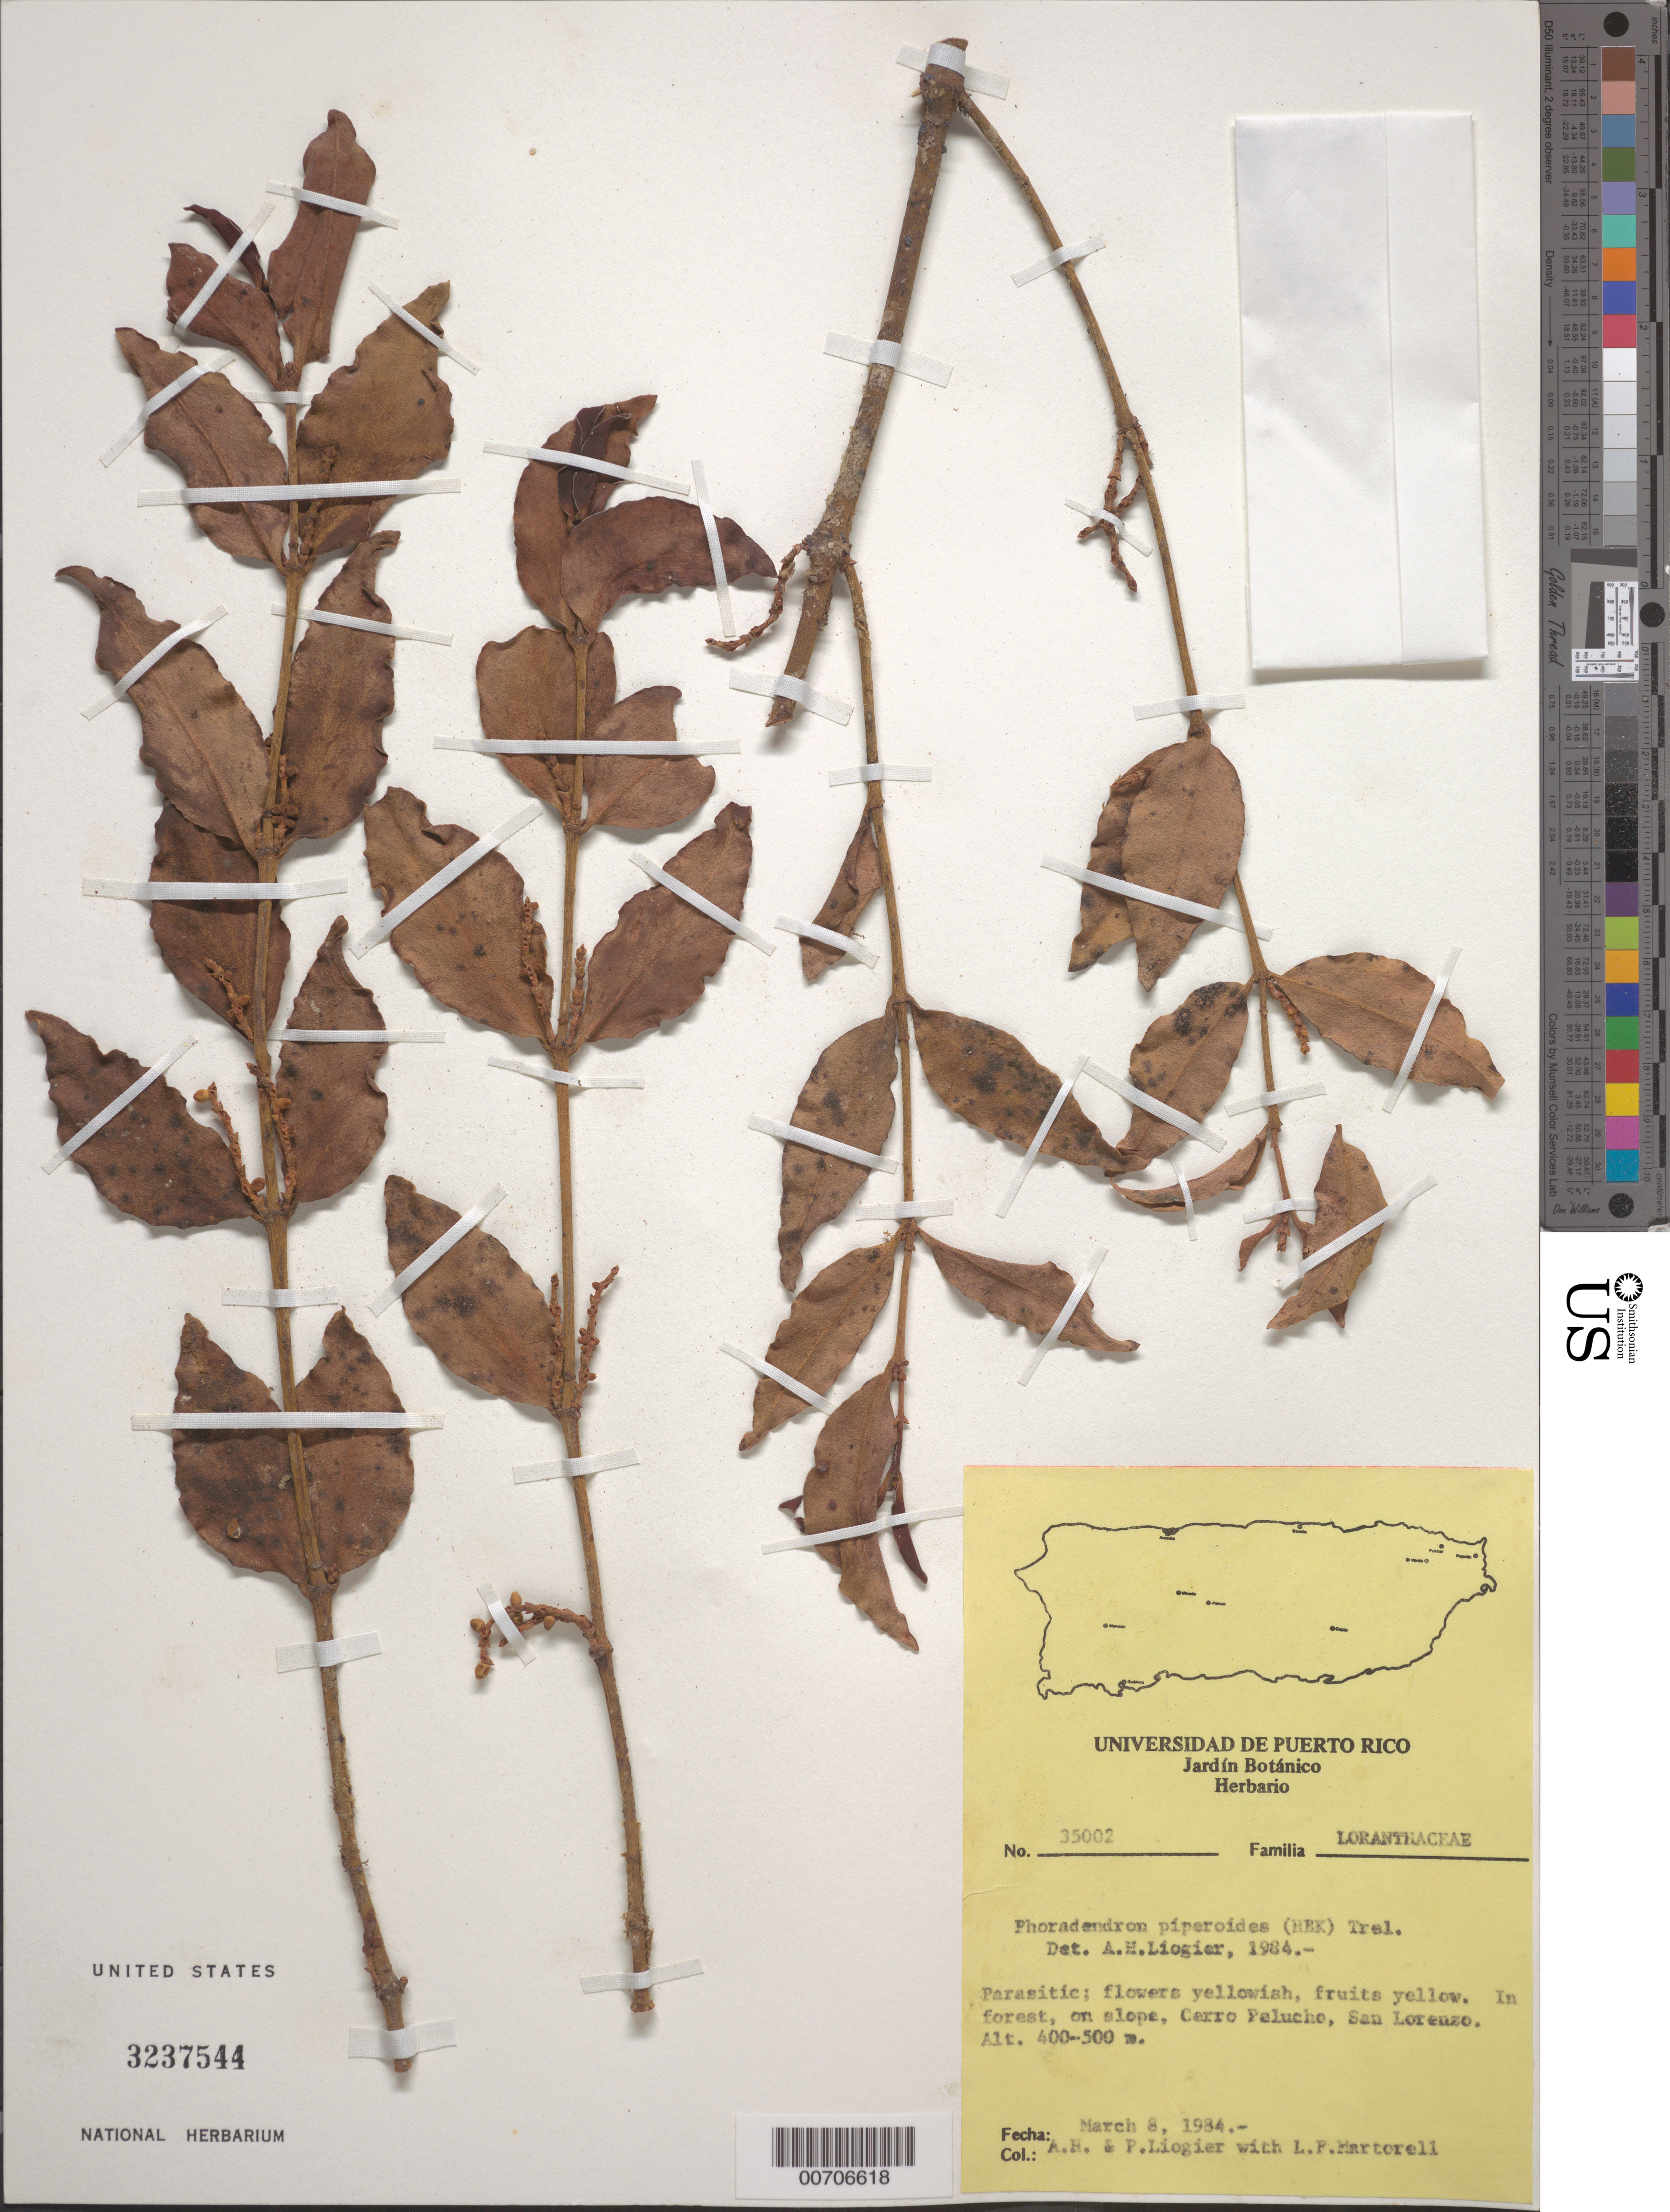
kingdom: Plantae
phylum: Tracheophyta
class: Magnoliopsida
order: Santalales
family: Viscaceae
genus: Phoradendron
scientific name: Phoradendron piperoides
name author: (Kunth) Trel.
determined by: Liogier, Alain H.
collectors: A. H. Liogier, M. P. Liogier & L. Martorell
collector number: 35002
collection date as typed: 08 Mar 1984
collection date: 1984-03-08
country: Puerto Rico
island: Greater Antilles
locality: Cerro Pelucho, San Lorenzo.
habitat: In forest, on slope.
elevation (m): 400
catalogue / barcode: US 3237544